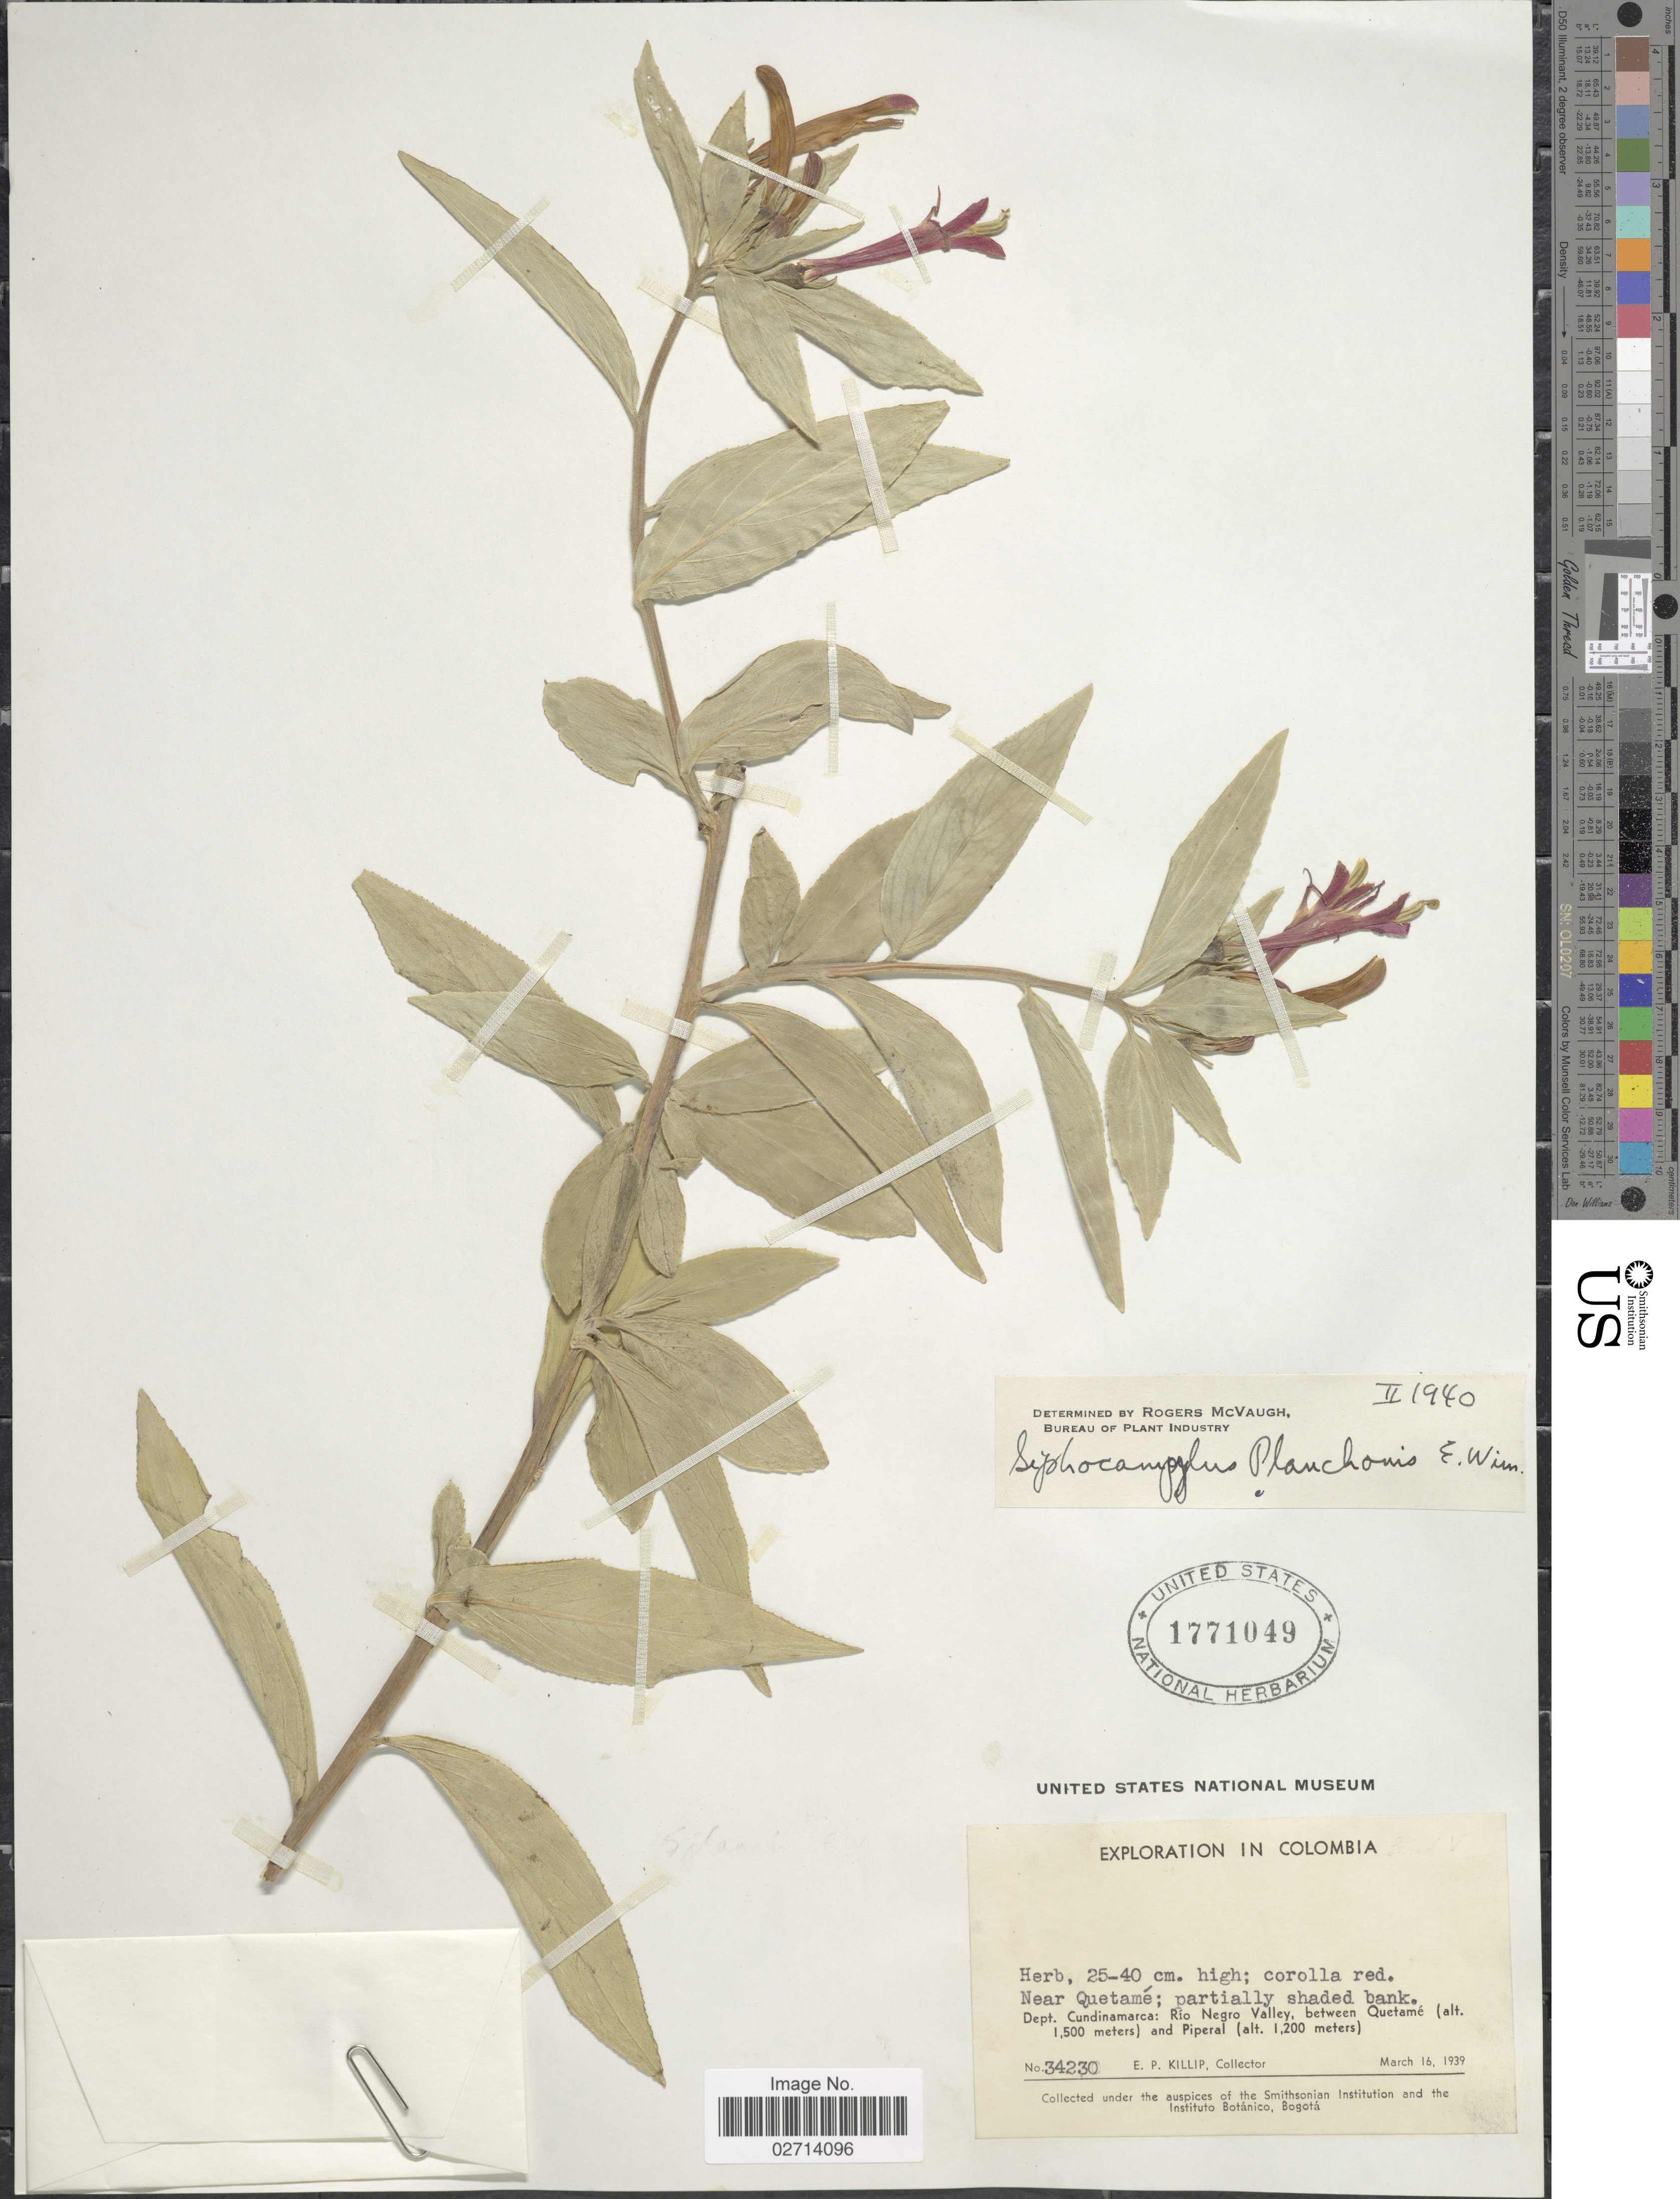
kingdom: Plantae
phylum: Tracheophyta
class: Magnoliopsida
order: Asterales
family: Campanulaceae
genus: Siphocampylus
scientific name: Siphocampylus planchonis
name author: E. Wimm.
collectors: E. P. Killip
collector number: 34230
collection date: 1939-03-16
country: Colombia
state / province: Cundinamarca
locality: Near Quetame; partially shaded bank, Rio Negro Valley, between Quetame and Piperal.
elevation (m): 1200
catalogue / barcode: US 1771049